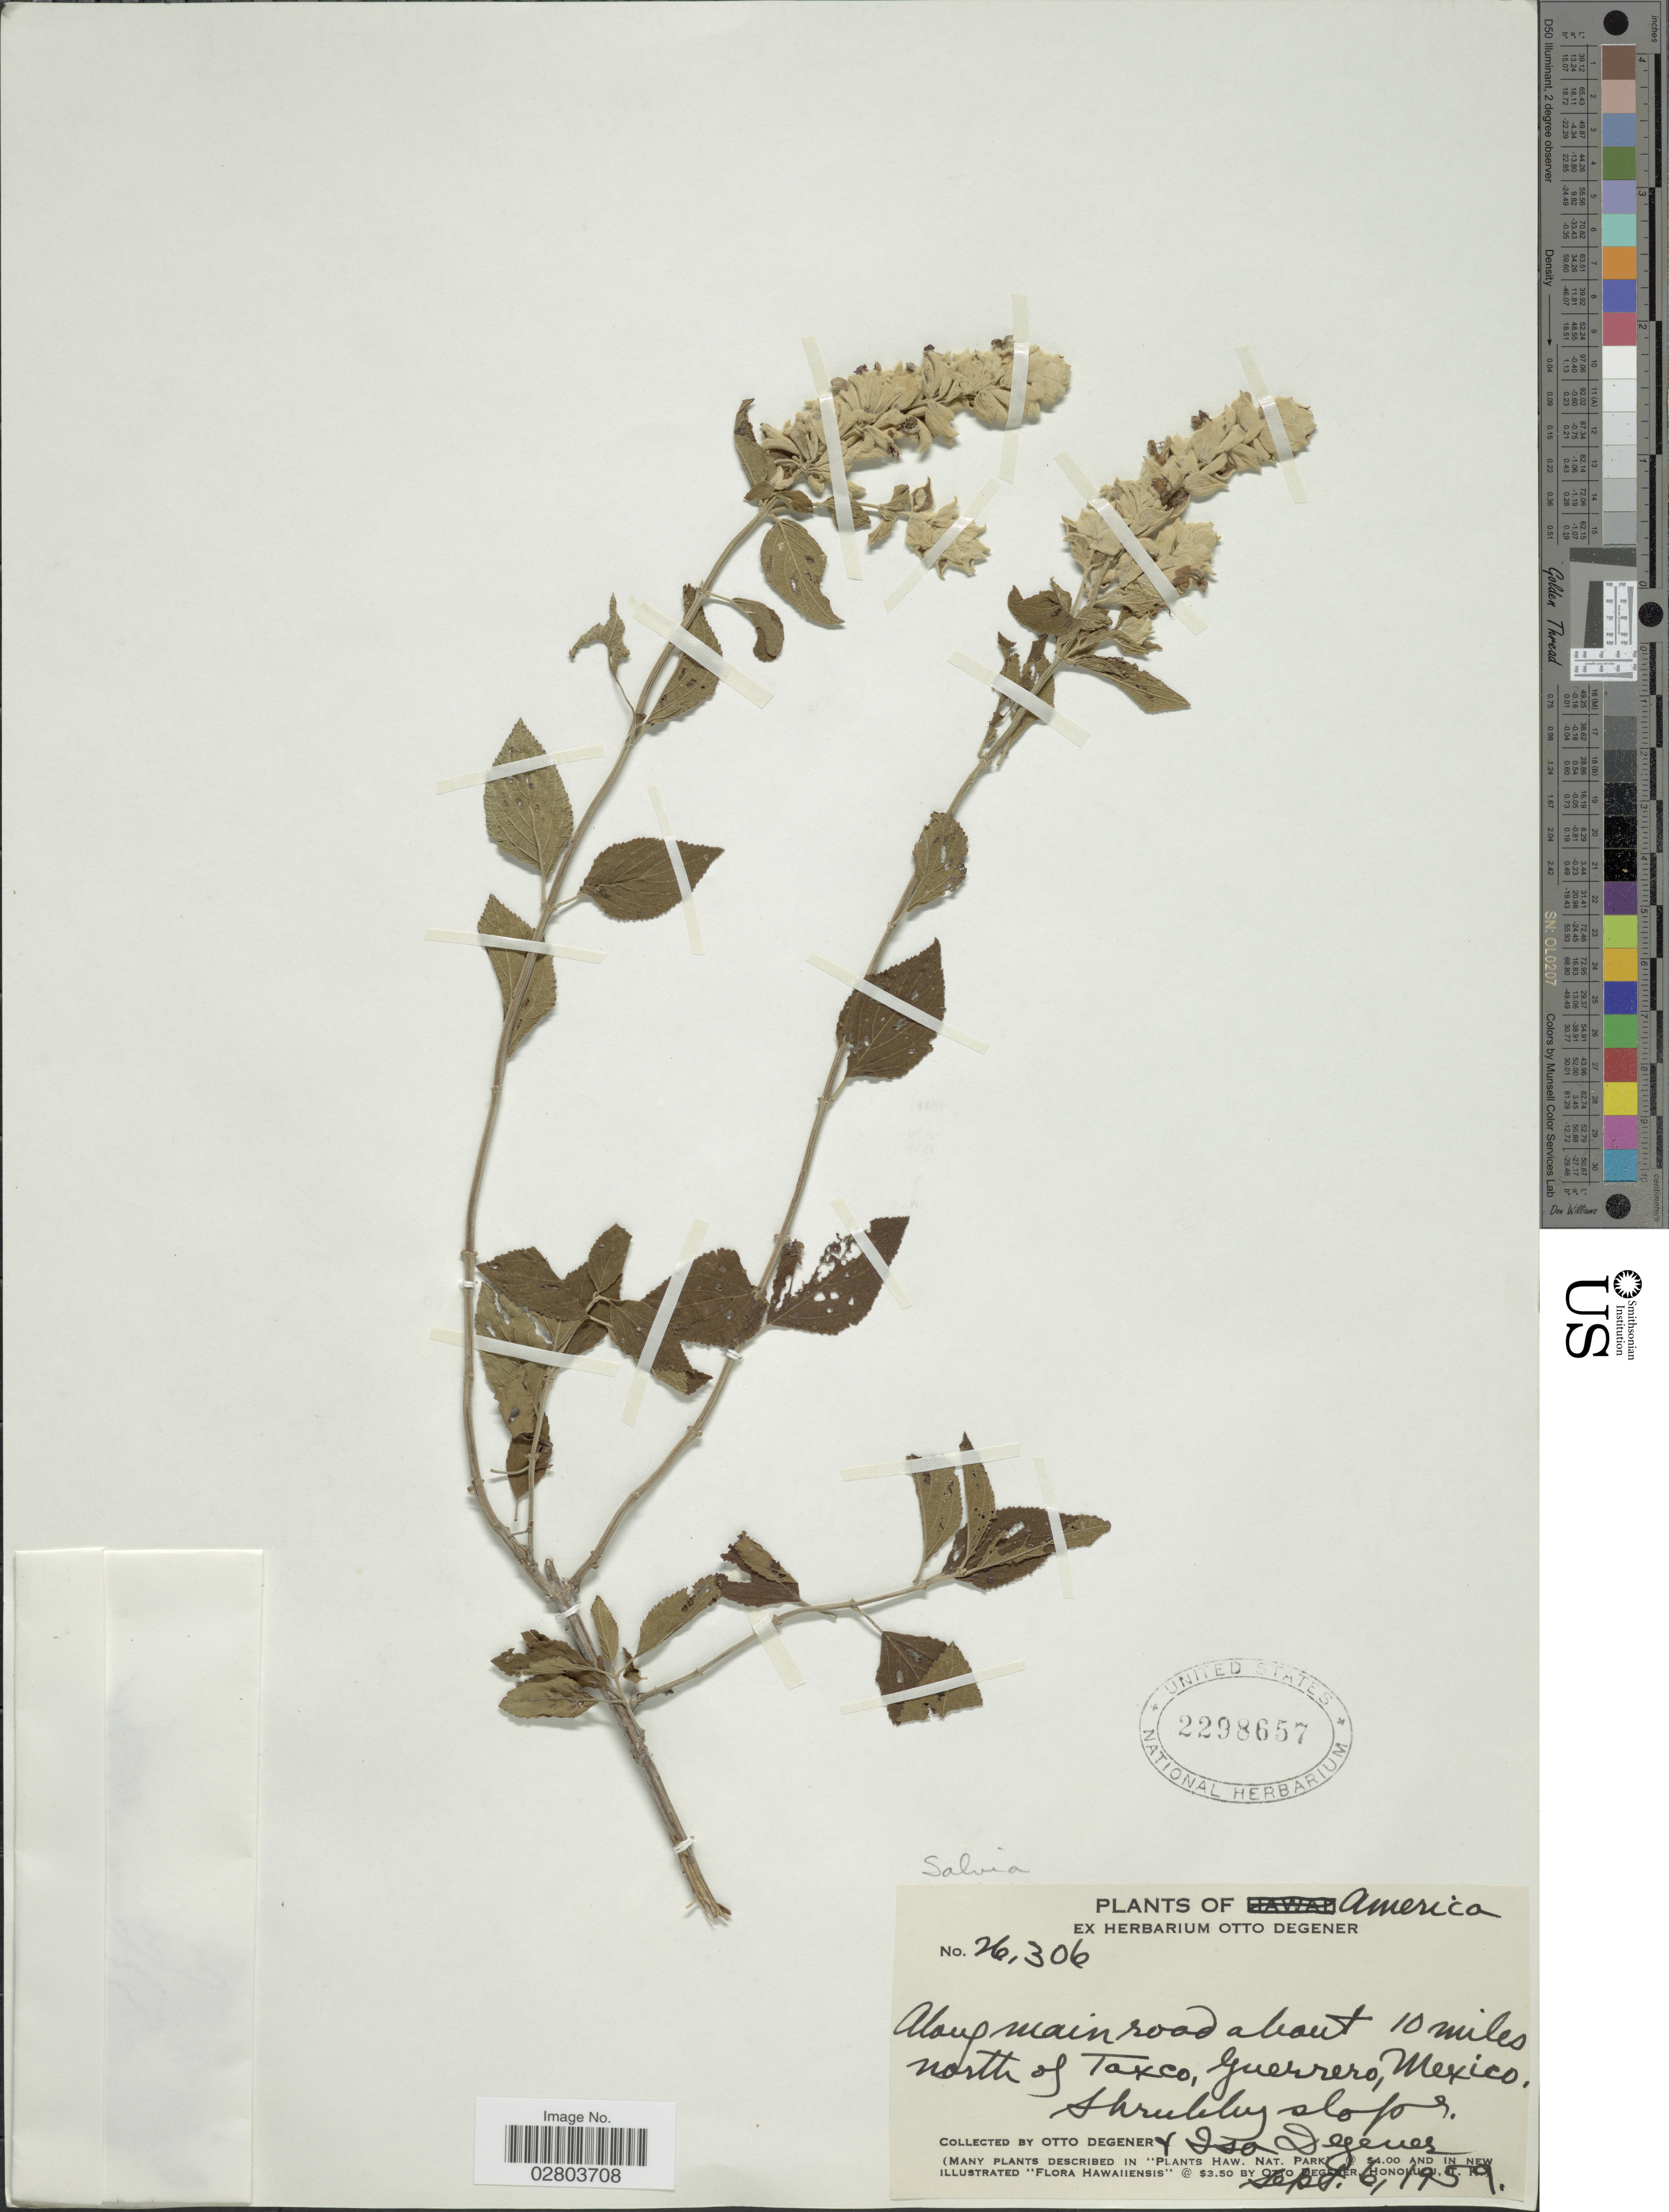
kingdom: Plantae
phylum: Tracheophyta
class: Magnoliopsida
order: Lamiales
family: Lamiaceae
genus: Salvia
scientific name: Salvia sp.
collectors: O. Degener & I. Degener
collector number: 26306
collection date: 1959-09-06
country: Mexico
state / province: Guerrero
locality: Along main road about 10 miles north of Taxco, Guerrero, Mexico.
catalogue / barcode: US 2298657